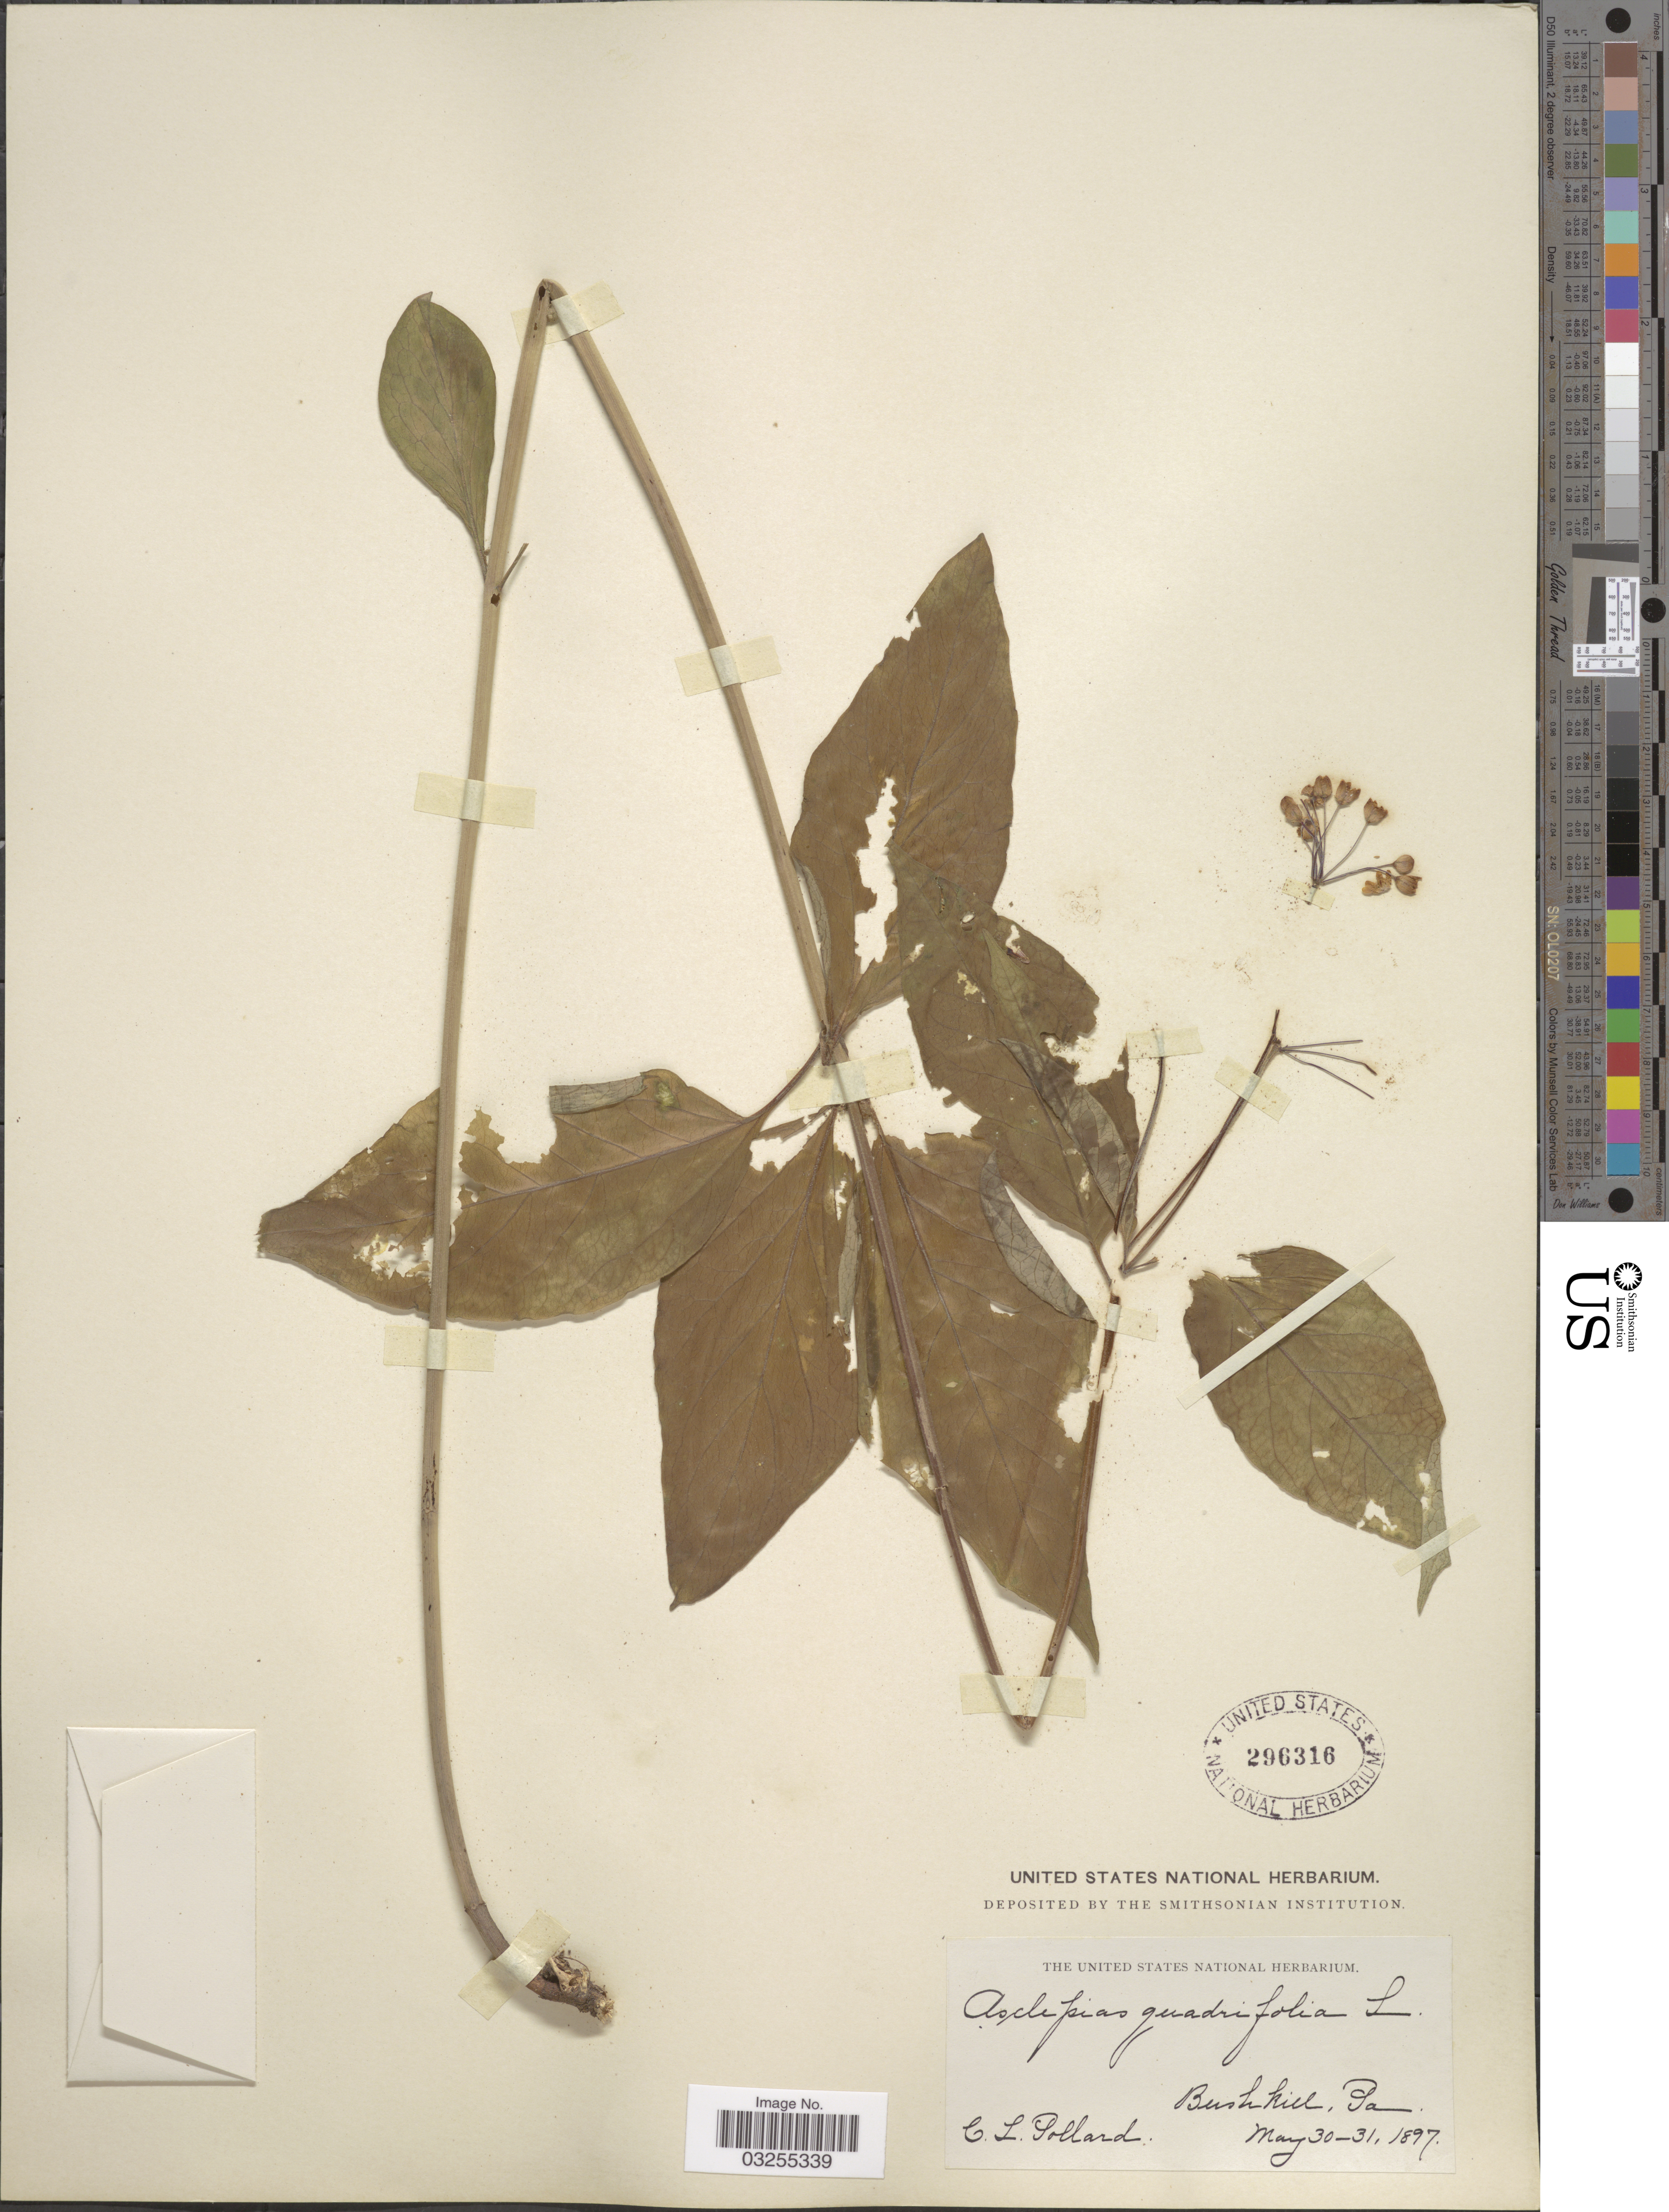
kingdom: Plantae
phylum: Tracheophyta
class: Magnoliopsida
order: Gentianales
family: Apocynaceae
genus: Asclepias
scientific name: Asclepias quadrifolia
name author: Jacq.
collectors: C. L. Pollard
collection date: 1897-05-30/1897-05-31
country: United States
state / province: Pennsylvania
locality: Bushkill.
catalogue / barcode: US 296316